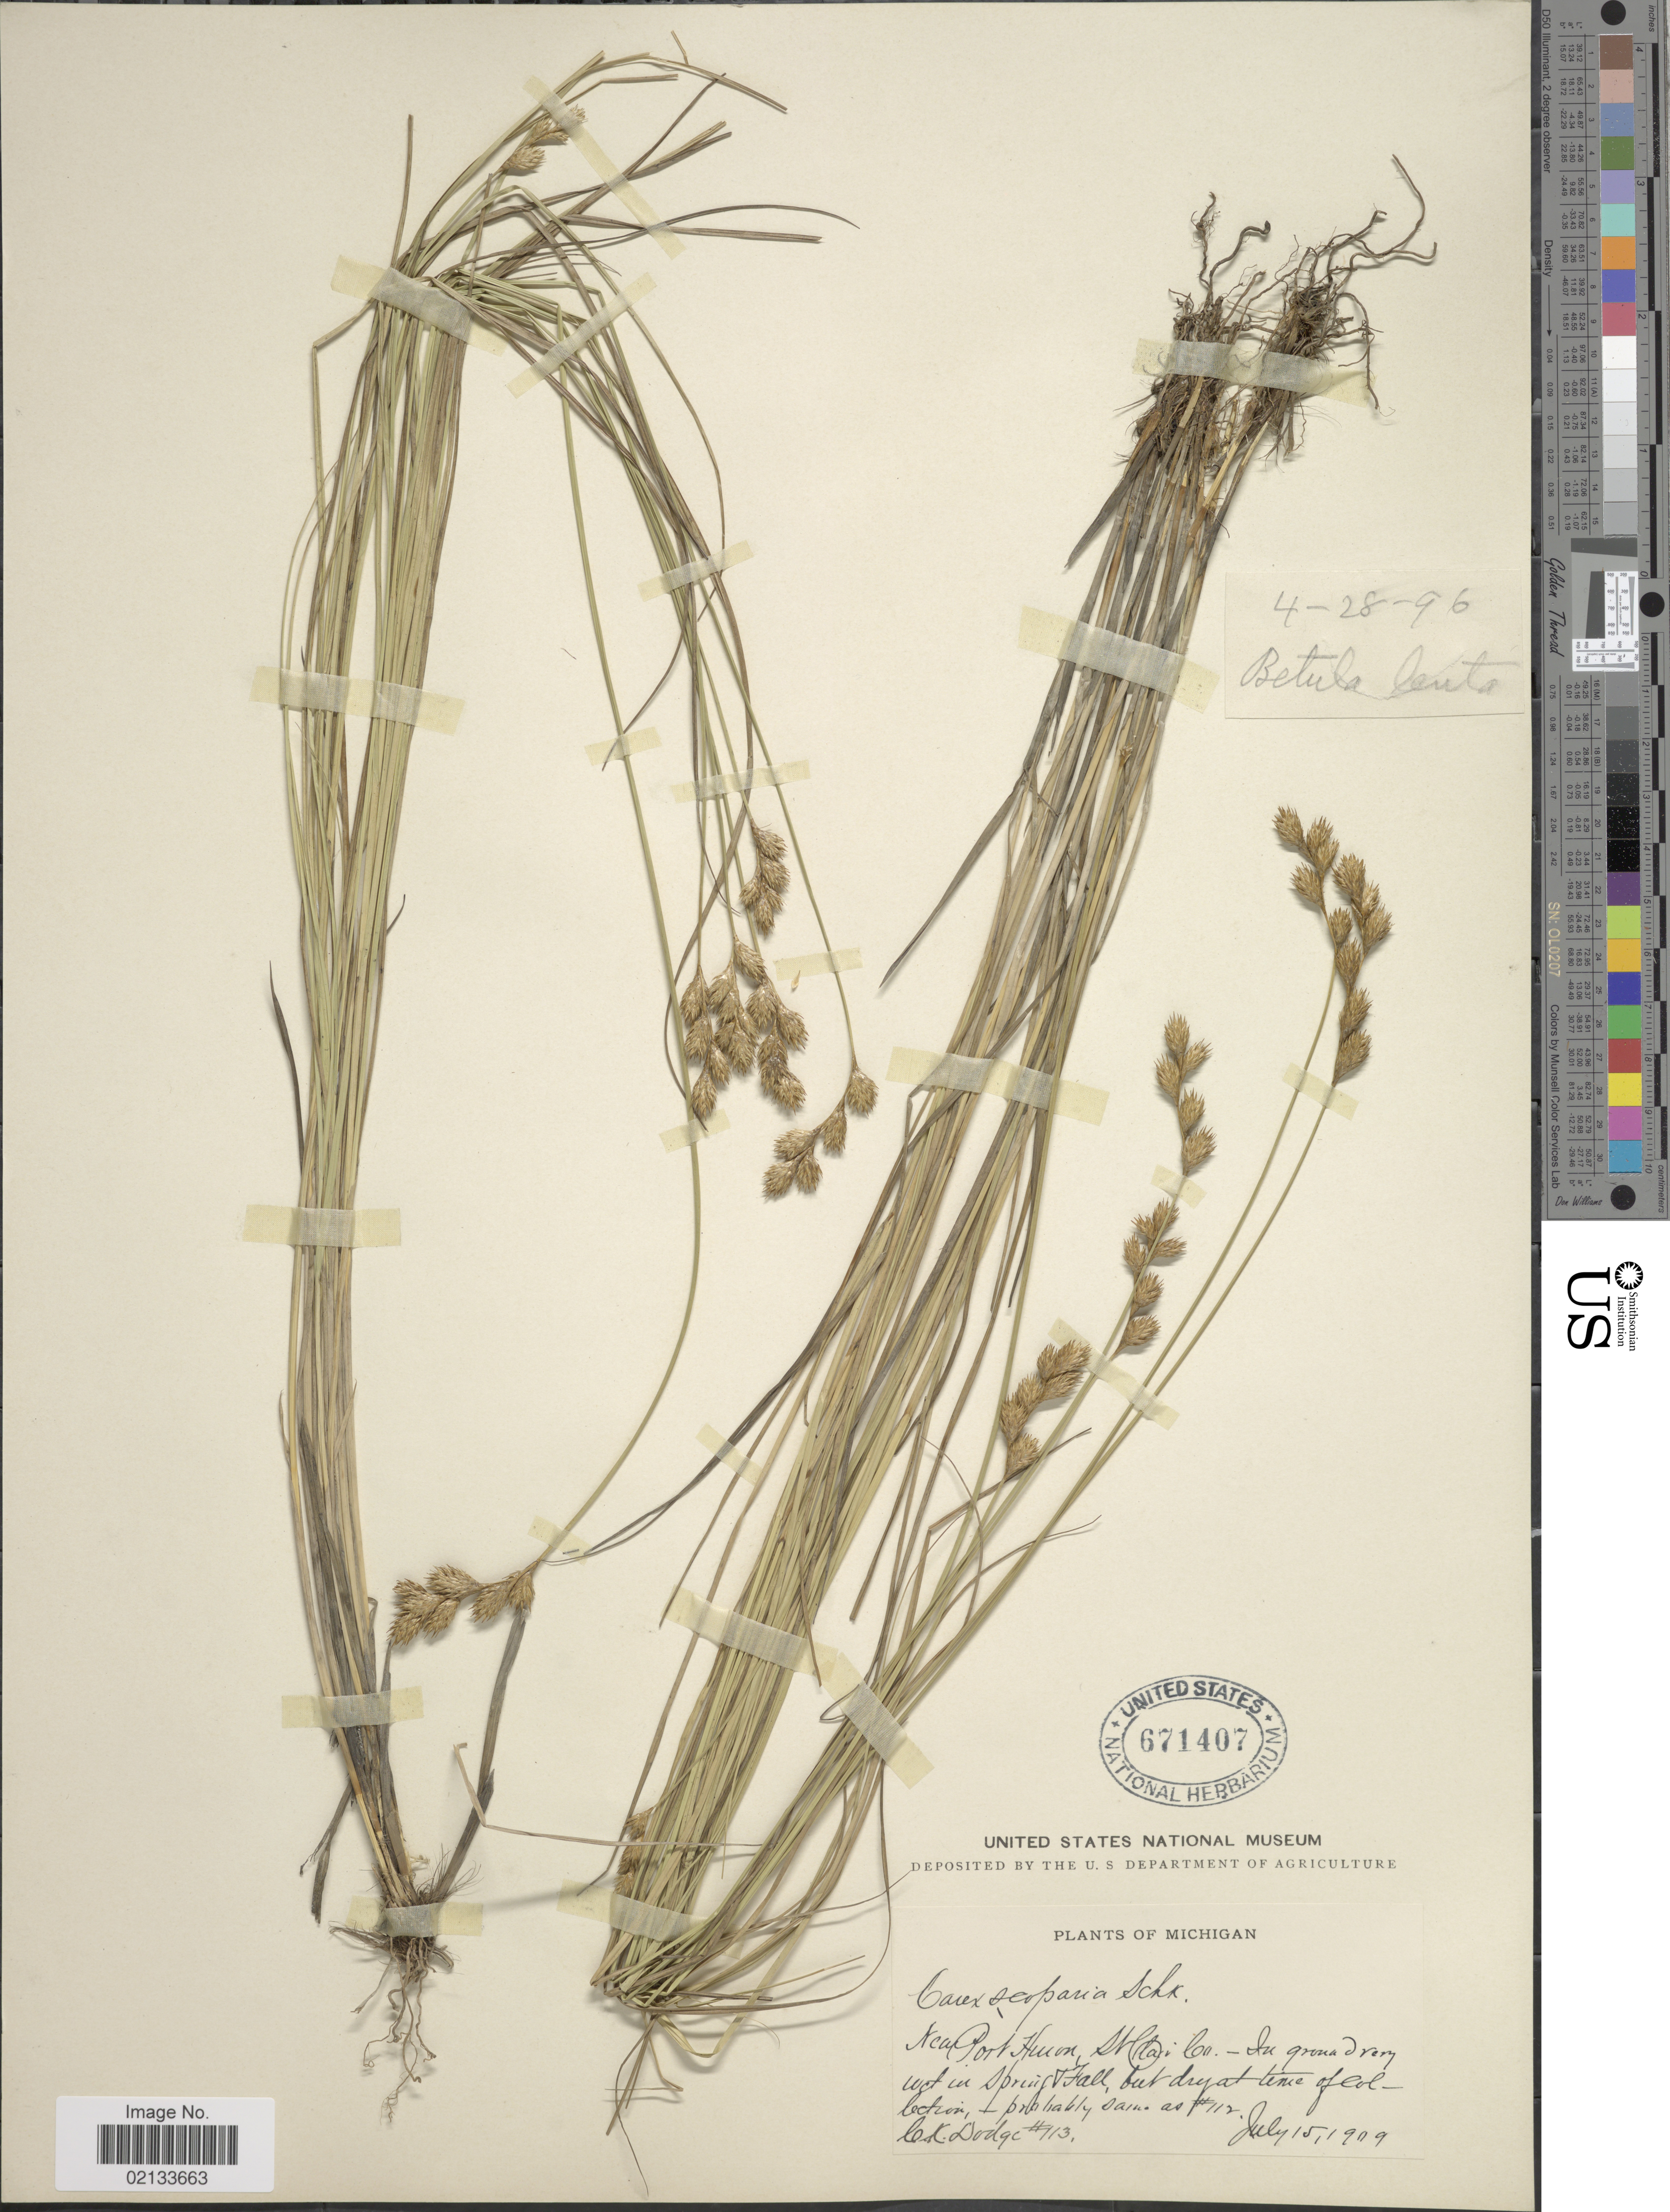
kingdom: Plantae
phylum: Tracheophyta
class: Liliopsida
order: Poales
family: Cyperaceae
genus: Carex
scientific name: Carex scoparia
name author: Schkuhr ex Willd.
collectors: C. Dodge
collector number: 113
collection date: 1909-07-15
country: United States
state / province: Michigan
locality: Near Port Huron, St Clair Co - In ground very wet in spring + Fall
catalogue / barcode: US 671407